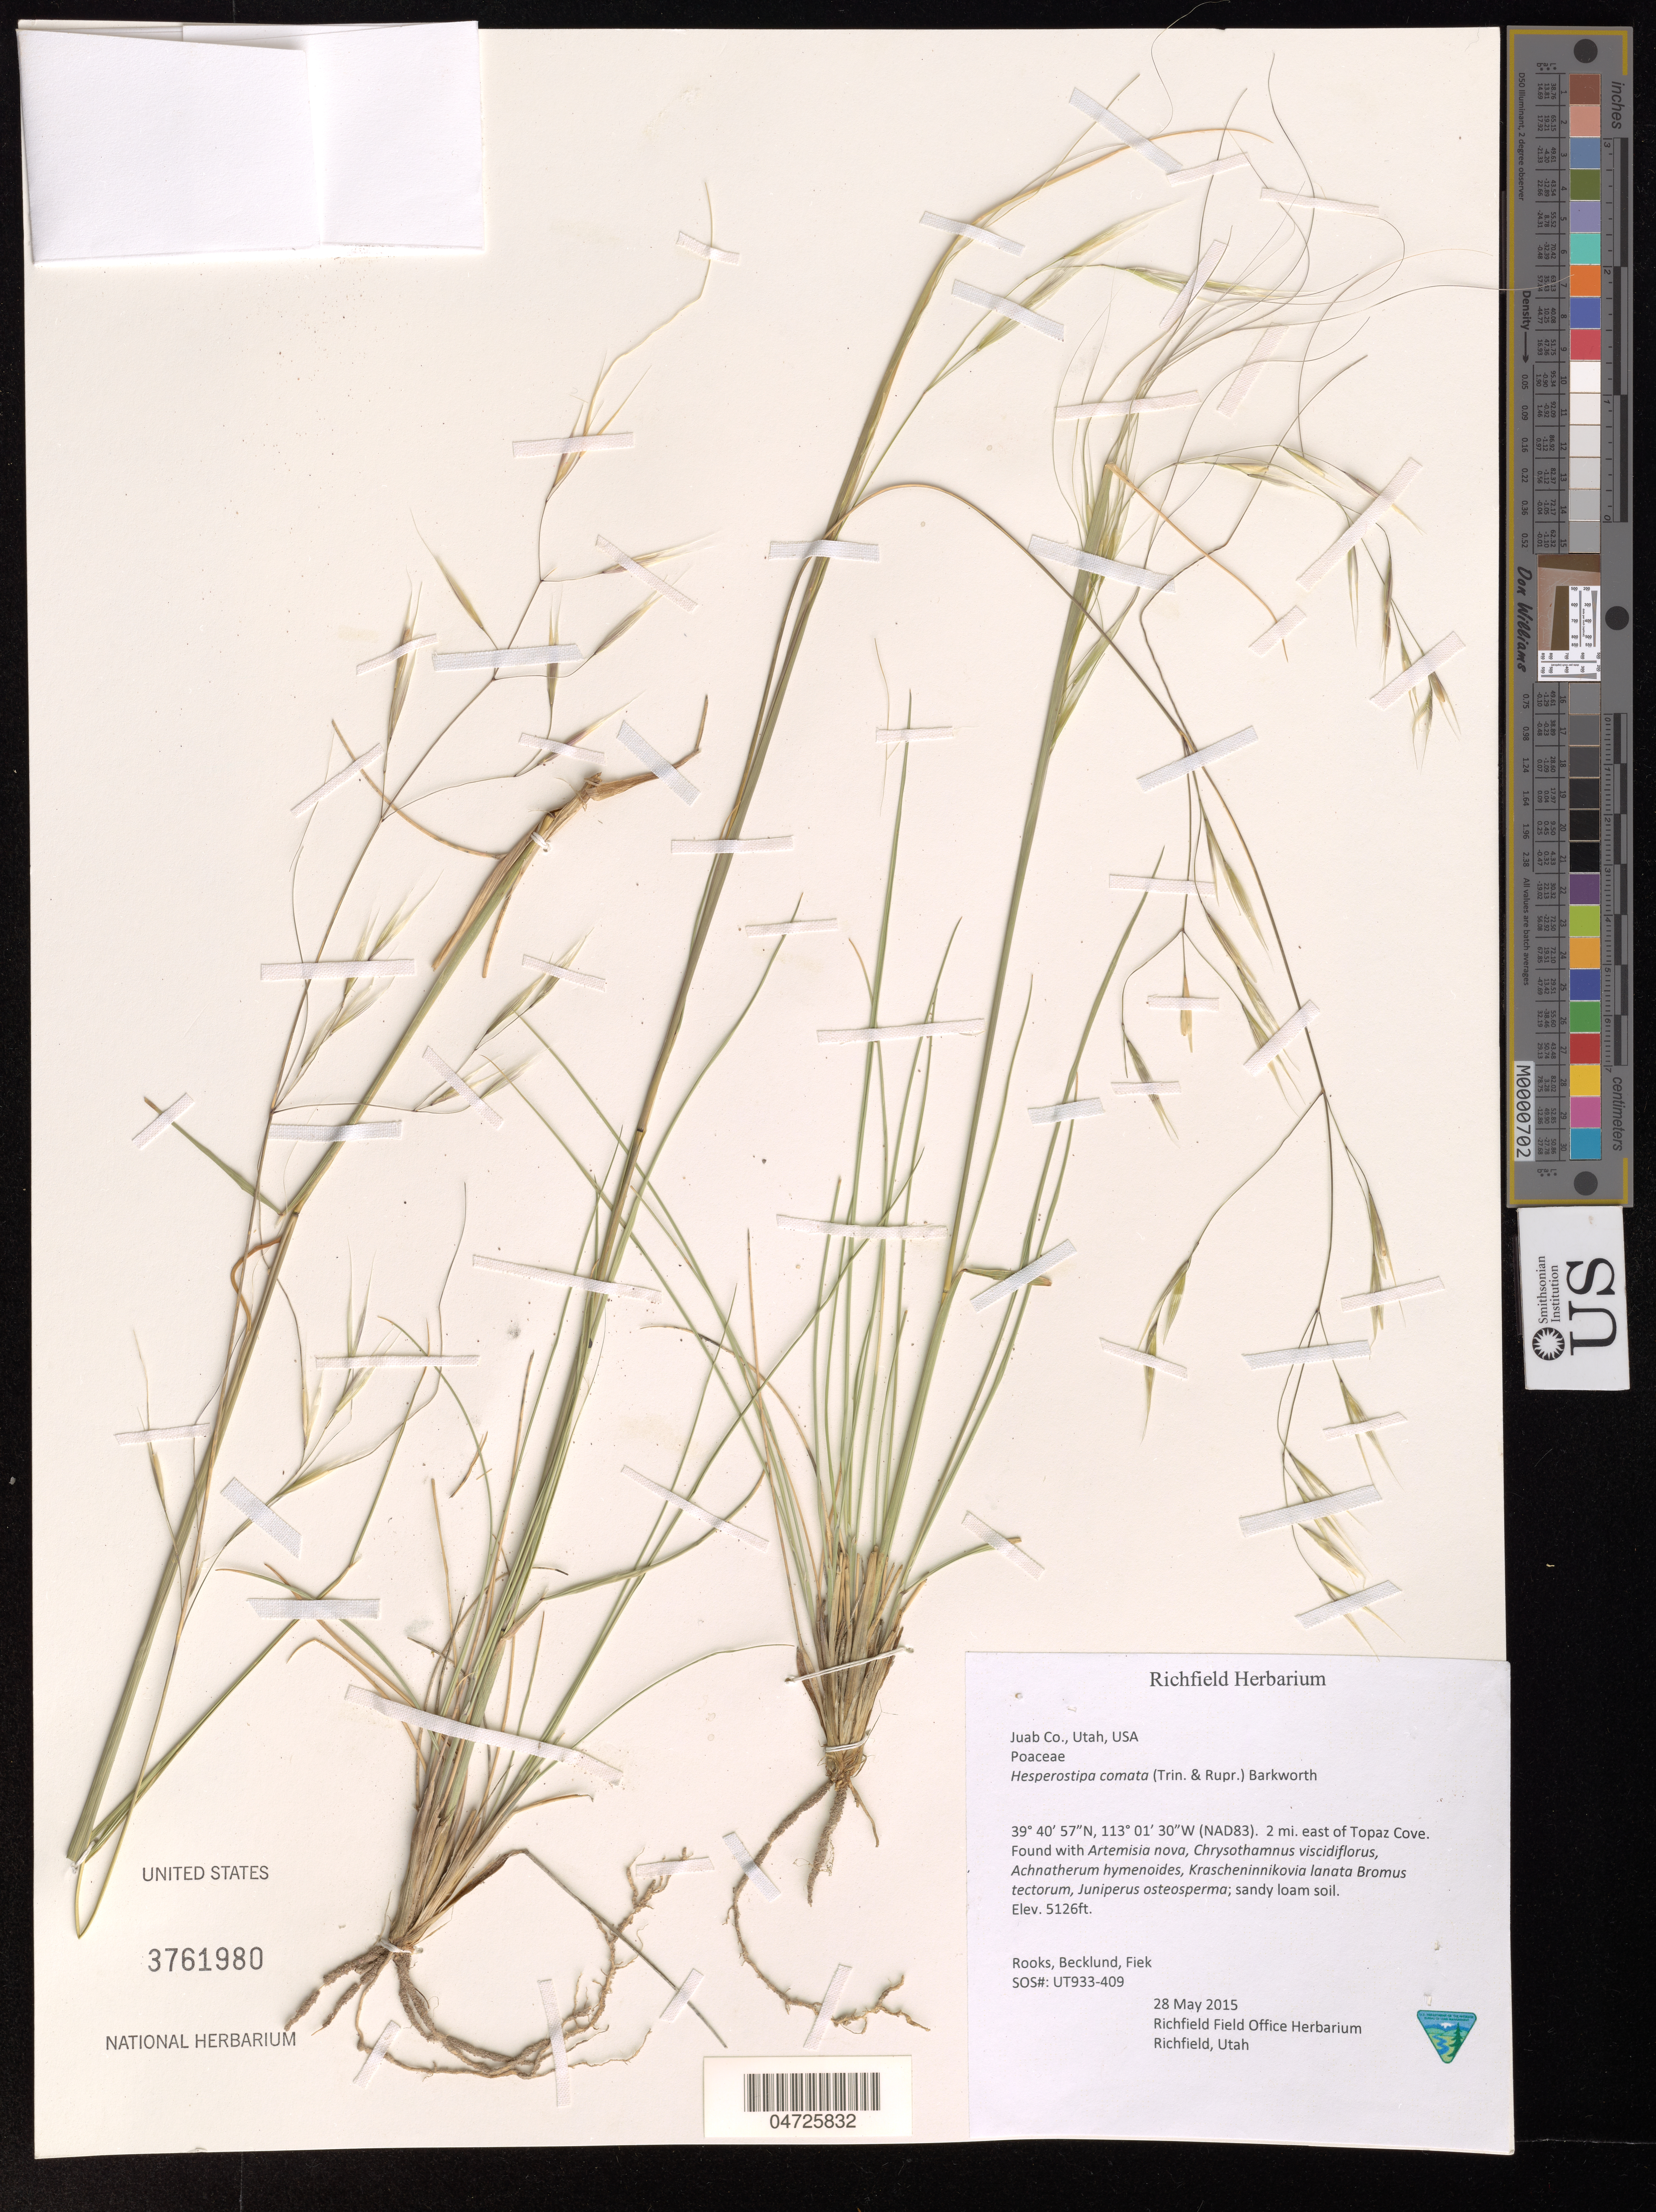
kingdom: Plantae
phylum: Tracheophyta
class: Liliopsida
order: Poales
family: Poaceae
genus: Hesperostipa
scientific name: Hesperostipa comata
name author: (Trin. & Rupr.) Barkworth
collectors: -. Rooks, -. Becklund & Fiek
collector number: UT933-409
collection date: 2015-05-28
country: United States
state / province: Utah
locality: Juab Co. (NAD83). 2 mi. east of Topaz Cove.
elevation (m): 1562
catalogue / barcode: US 3761980